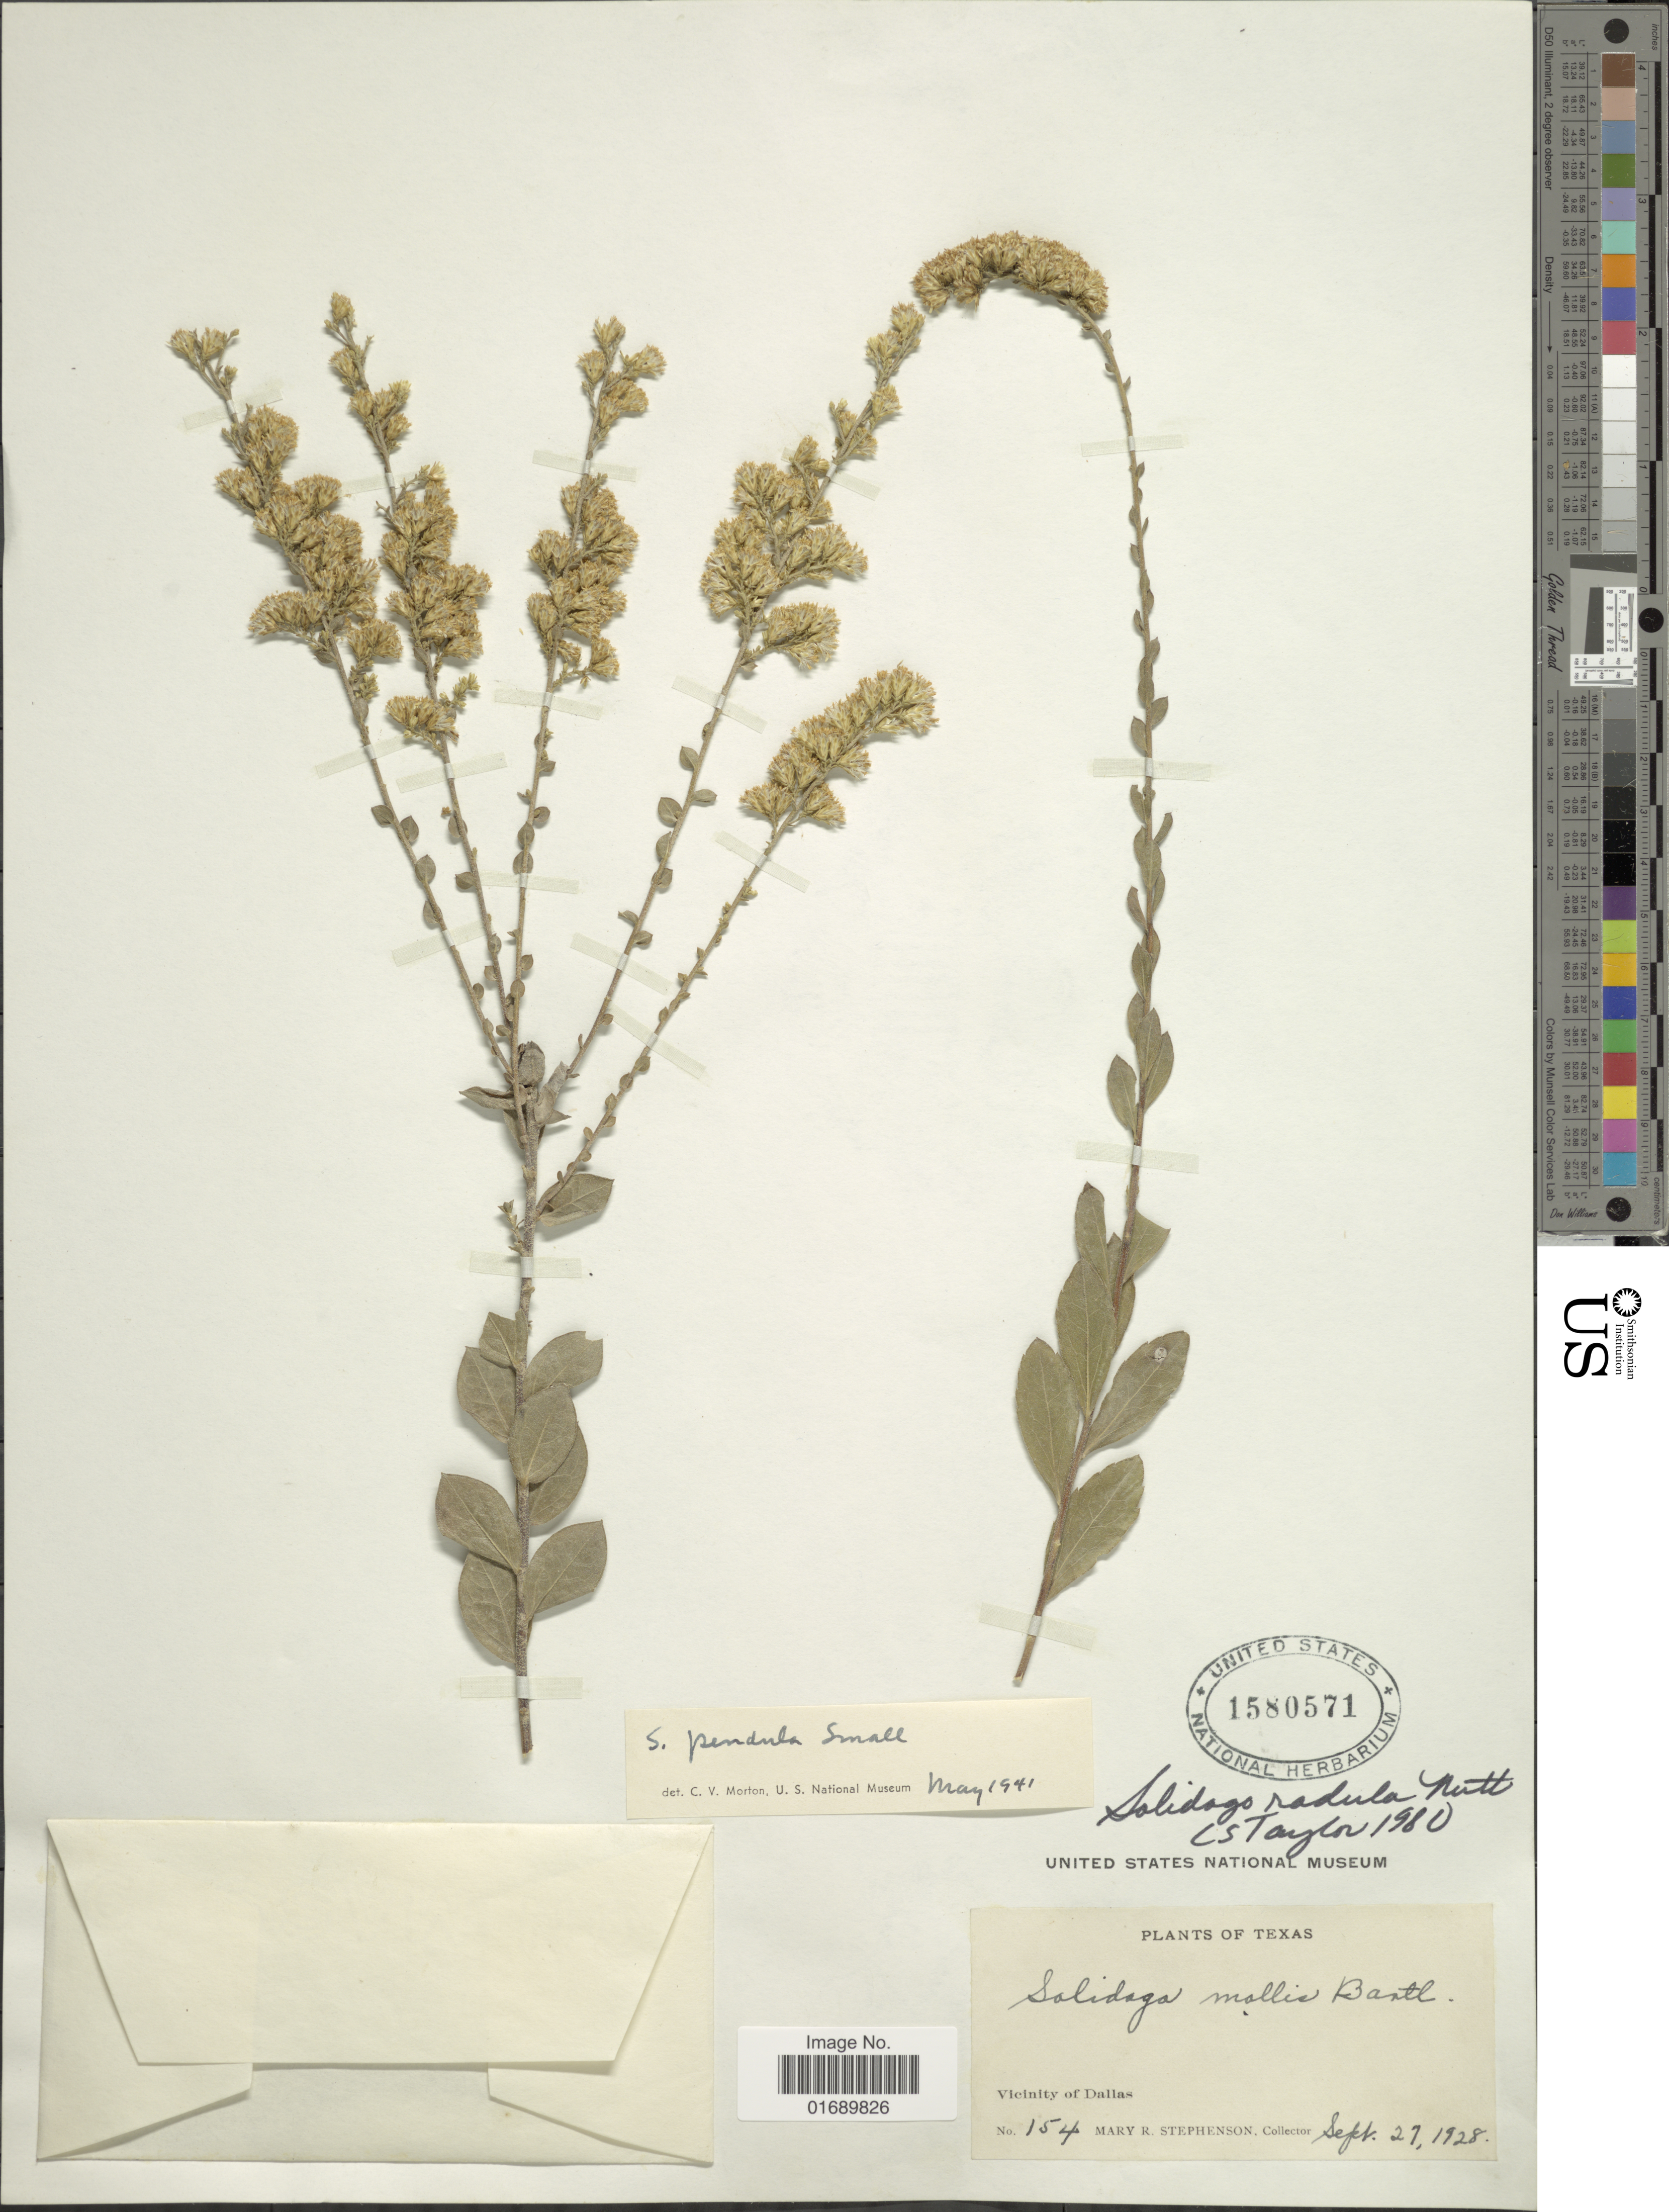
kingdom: Plantae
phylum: Tracheophyta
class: Magnoliopsida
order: Asterales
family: Asteraceae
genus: Solidago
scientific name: Solidago radula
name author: Nutt.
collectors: P. R. Stephenson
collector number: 154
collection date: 1928-09-27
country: United States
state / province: Texas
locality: Vicinity of Dallas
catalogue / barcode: US 1580571